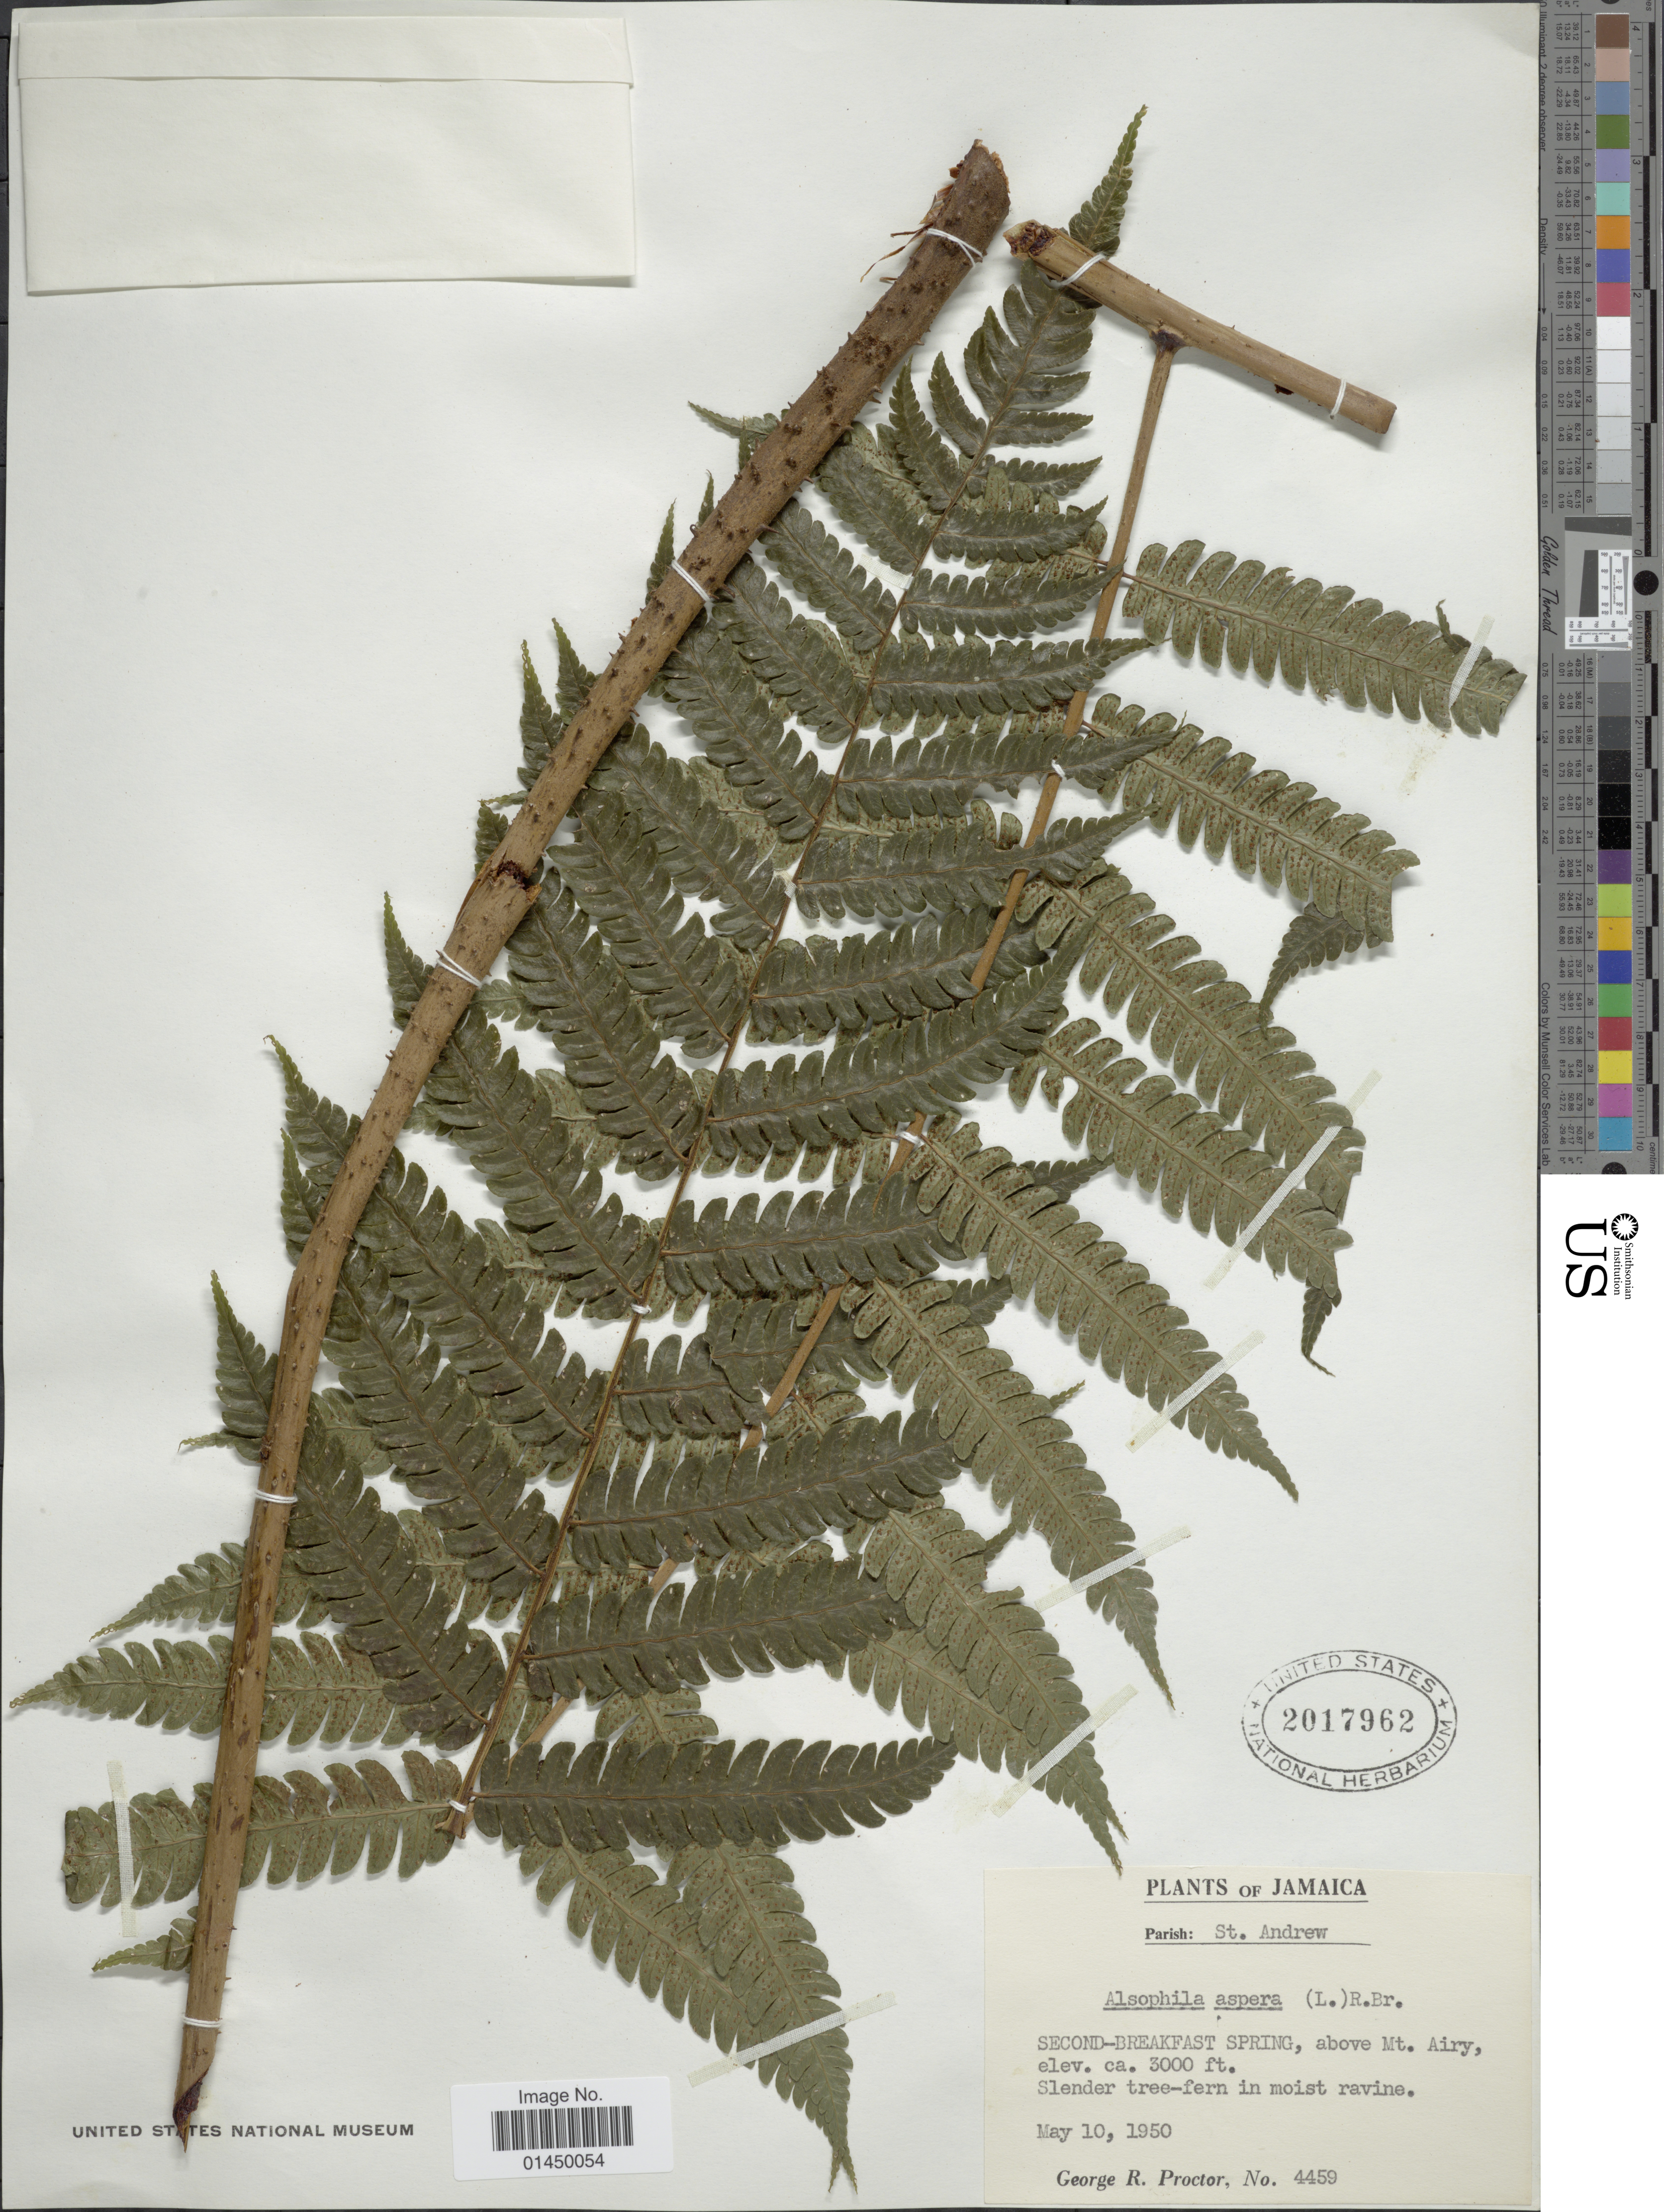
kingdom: Plantae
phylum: Tracheophyta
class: Polypodiopsida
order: Cyatheales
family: Cyatheaceae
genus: Cyathea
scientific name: Cyathea aspera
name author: (L.) Sw.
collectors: G. R. Proctor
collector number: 4459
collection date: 1950-05-10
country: Jamaica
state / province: Saint Andrew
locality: Parish: St. Andrew, Second-Breakfast Spring, above Mt. Airy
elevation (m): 914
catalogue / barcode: US 2017962